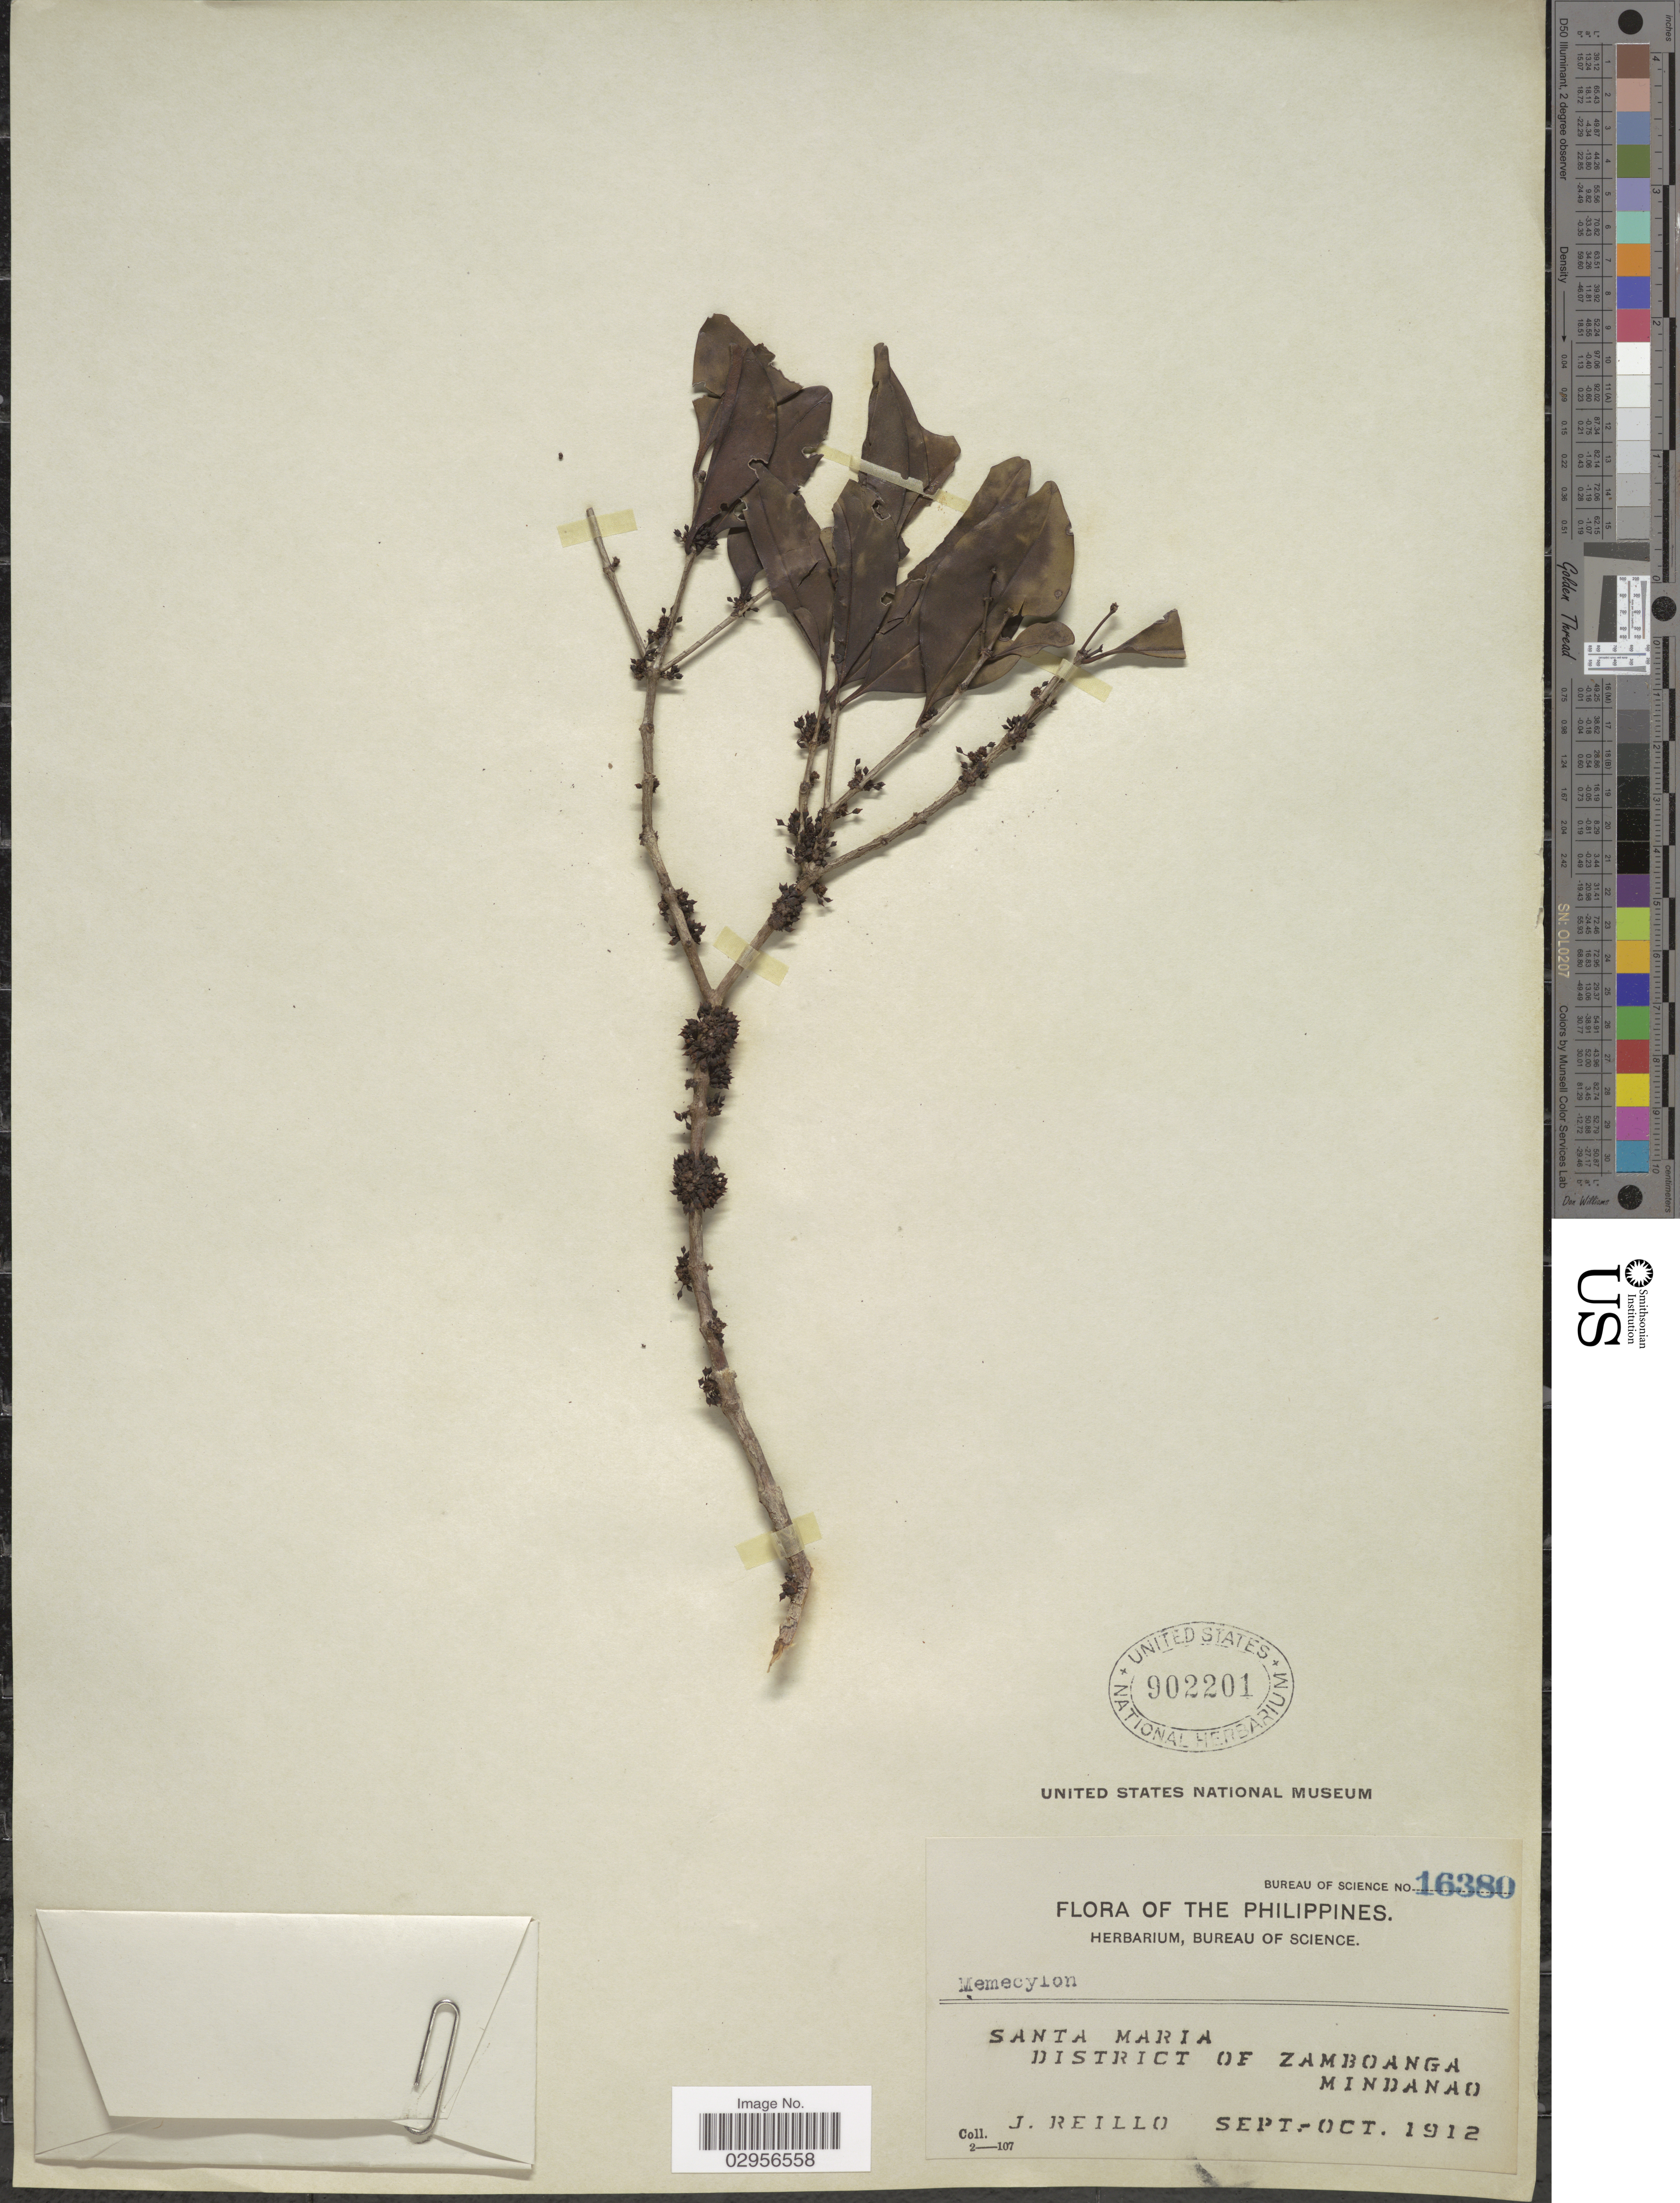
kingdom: Plantae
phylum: Tracheophyta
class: Magnoliopsida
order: Myrtales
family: Melastomataceae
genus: Memecylon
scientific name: Memecylon densiflorum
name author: Merr.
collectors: J. Reillo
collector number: Bureau of Science 16380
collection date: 1912-09/1912-10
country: Philippines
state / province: Zamboanga Peninsula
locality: Santa Maria, District of Zamboanga, Mindanao.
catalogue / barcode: US 902201